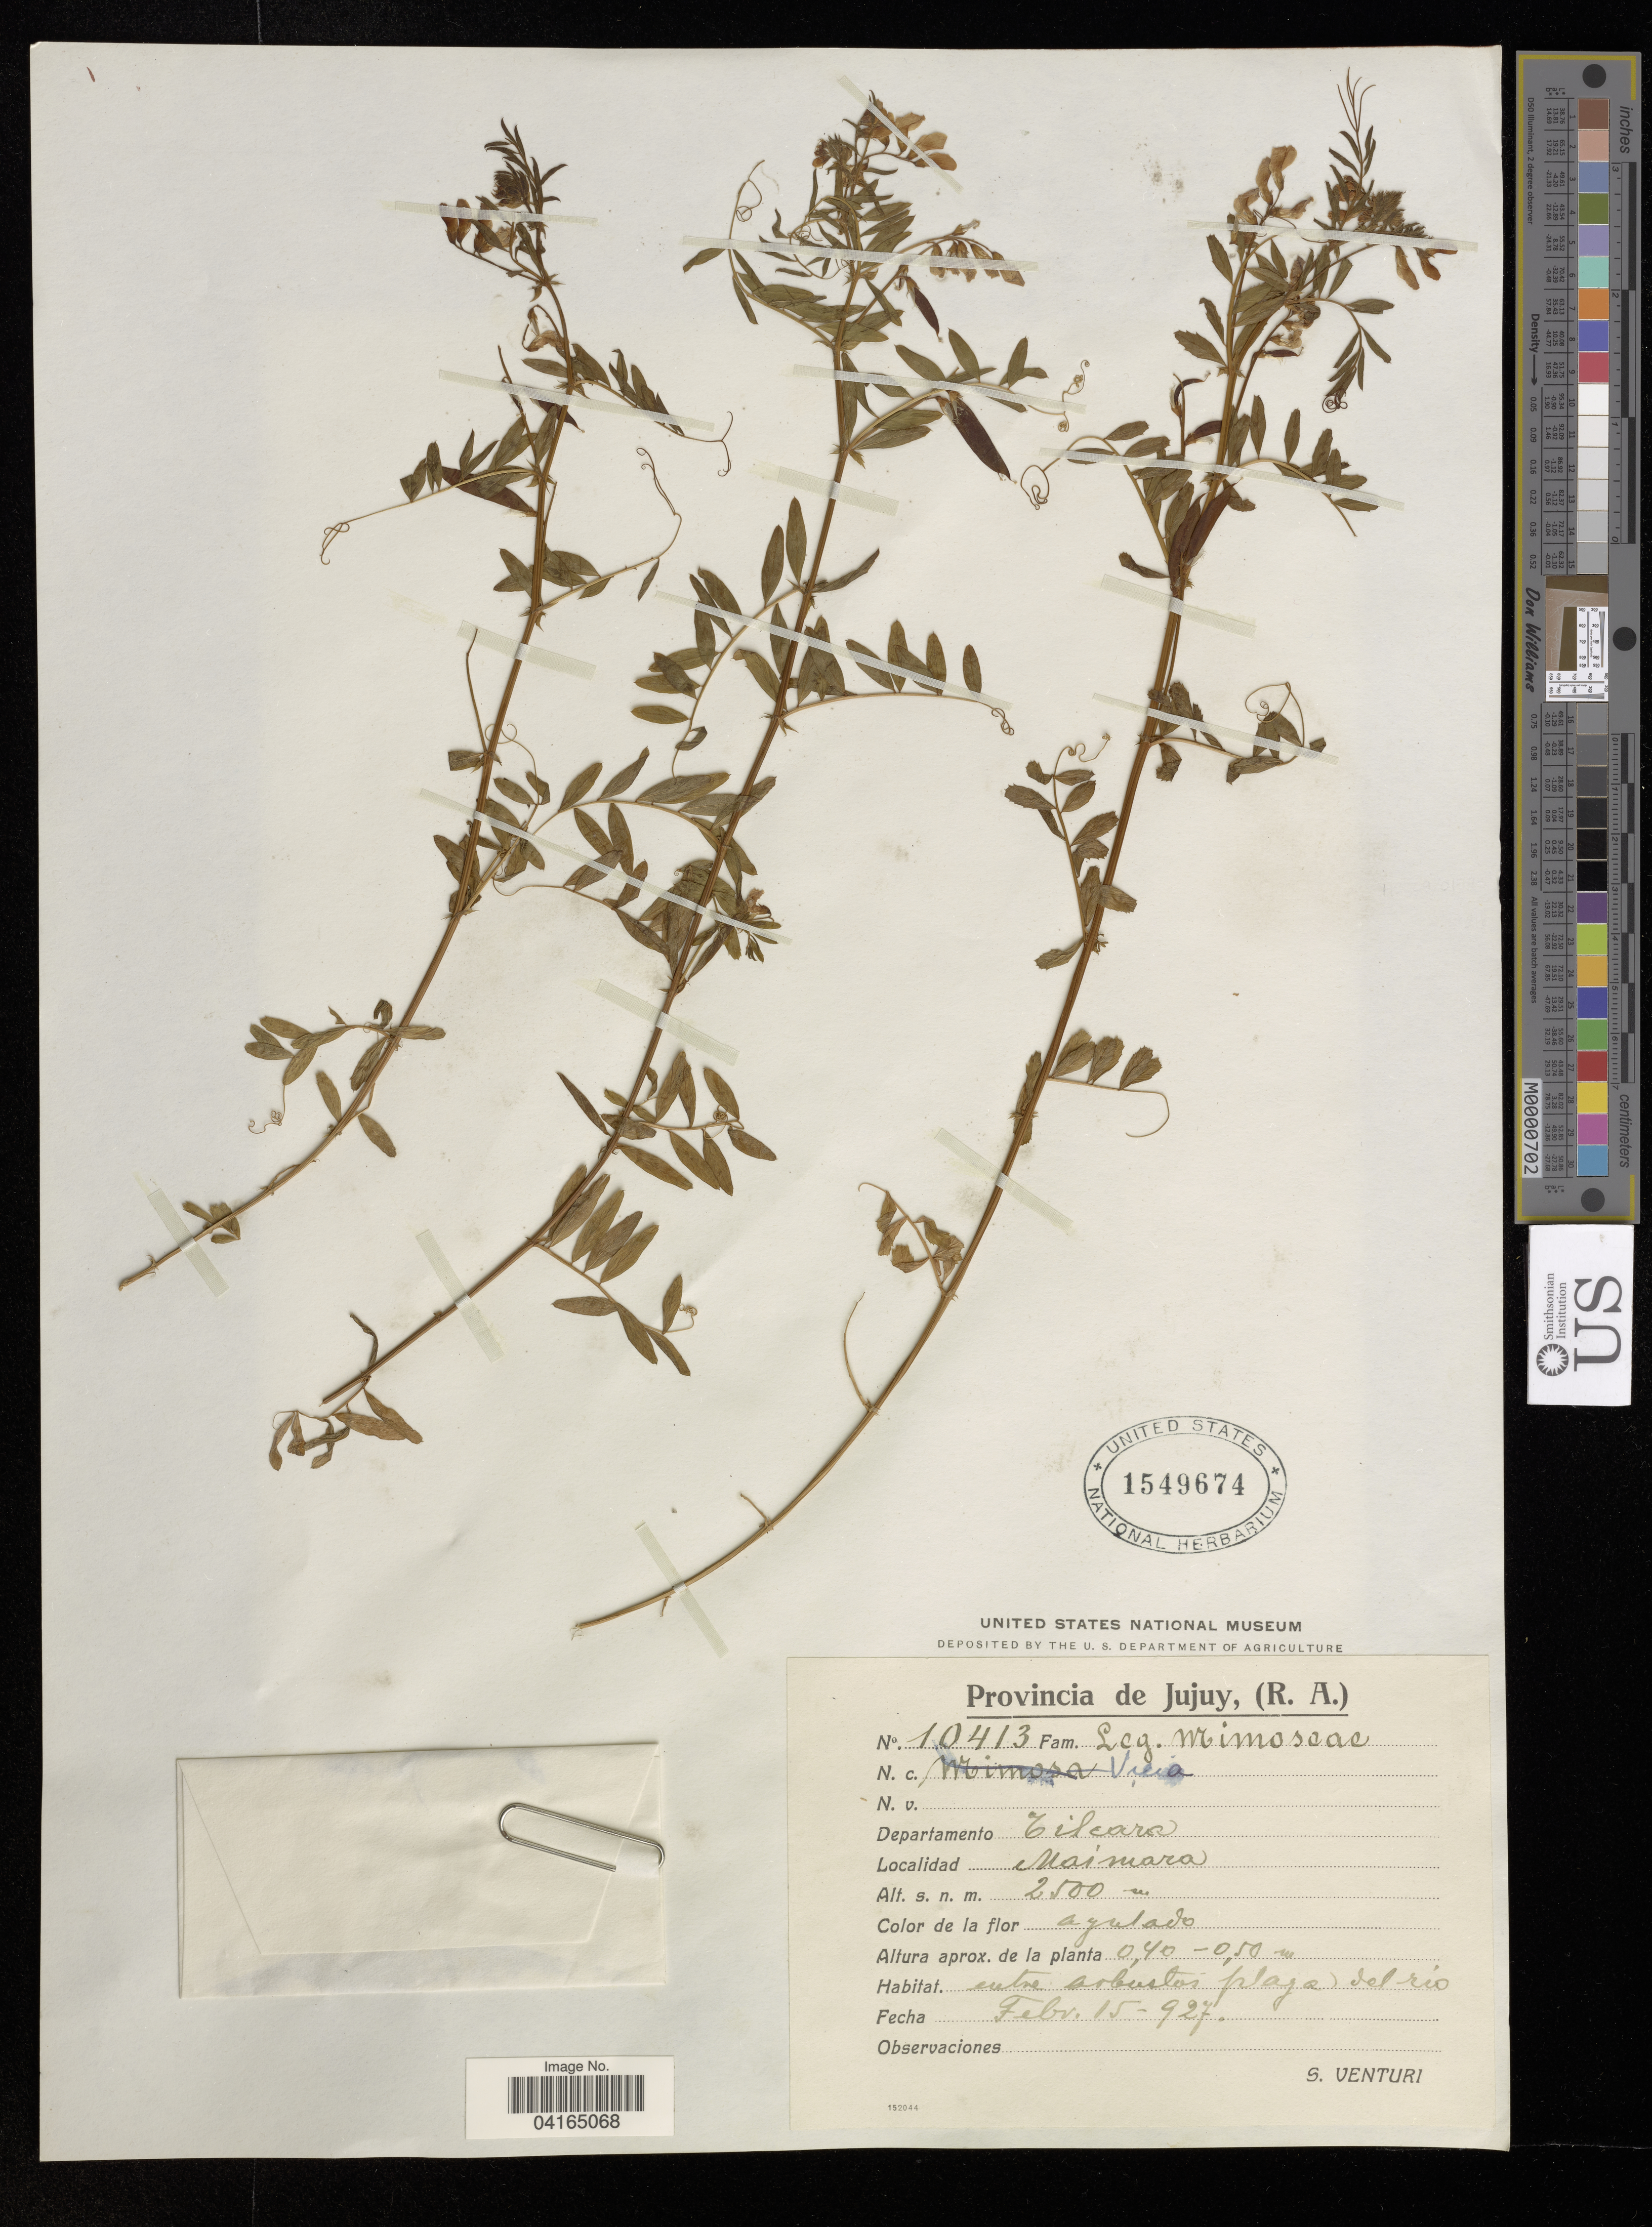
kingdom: Plantae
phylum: Tracheophyta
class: Magnoliopsida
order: Fabales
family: Fabaceae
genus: Vicia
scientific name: Vicia sp.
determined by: Hechenleitner, Paulina, RBG Edinburgh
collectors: S. Venturi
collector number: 10413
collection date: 1927-02-15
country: Argentina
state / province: Jujuy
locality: Provincia de Jujuy, (R.A.) Departamento Tilcara. Maimara.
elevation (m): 2500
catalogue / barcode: US 1549674